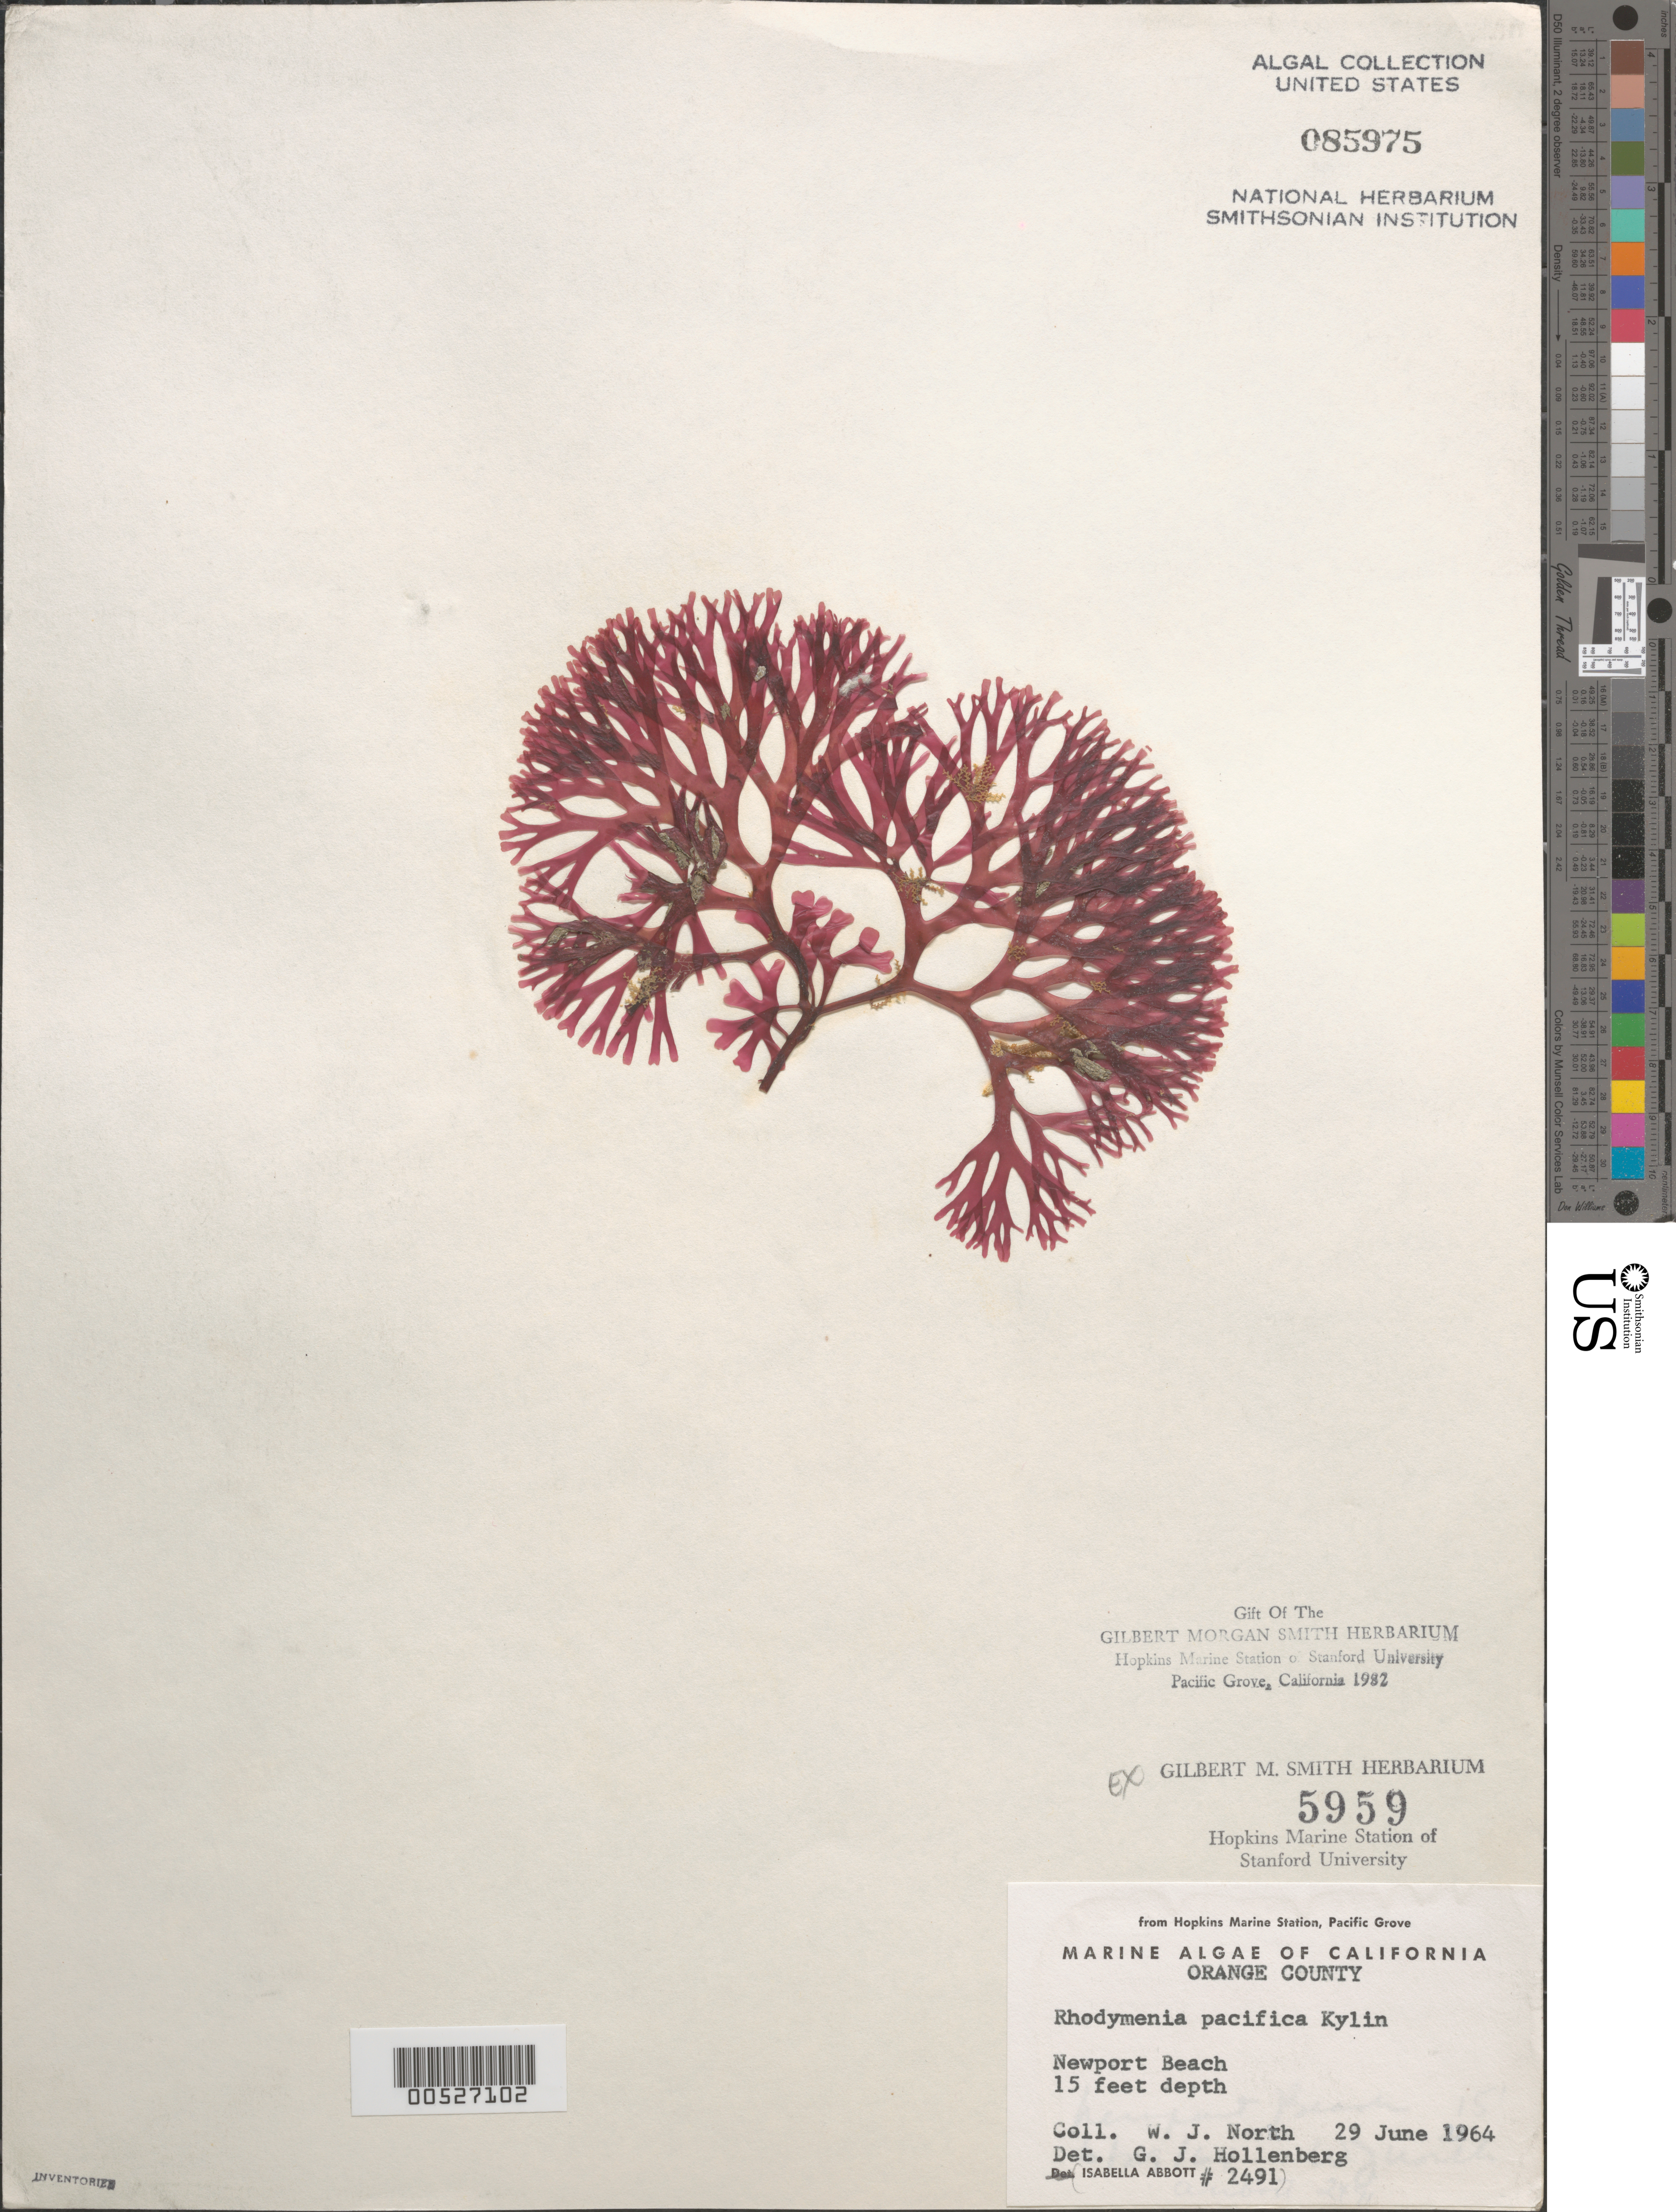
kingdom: Plantae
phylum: Rhodophyta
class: Florideophyceae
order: Rhodymeniales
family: Rhodymeniaceae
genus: Rhodymenia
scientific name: Rhodymenia pacifica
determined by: Hollenberg, George J.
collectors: W. North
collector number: IAA 2491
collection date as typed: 29 Jun 1964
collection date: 1964-06-29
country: United States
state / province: California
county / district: Orange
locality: Newport Beach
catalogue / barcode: US 85975